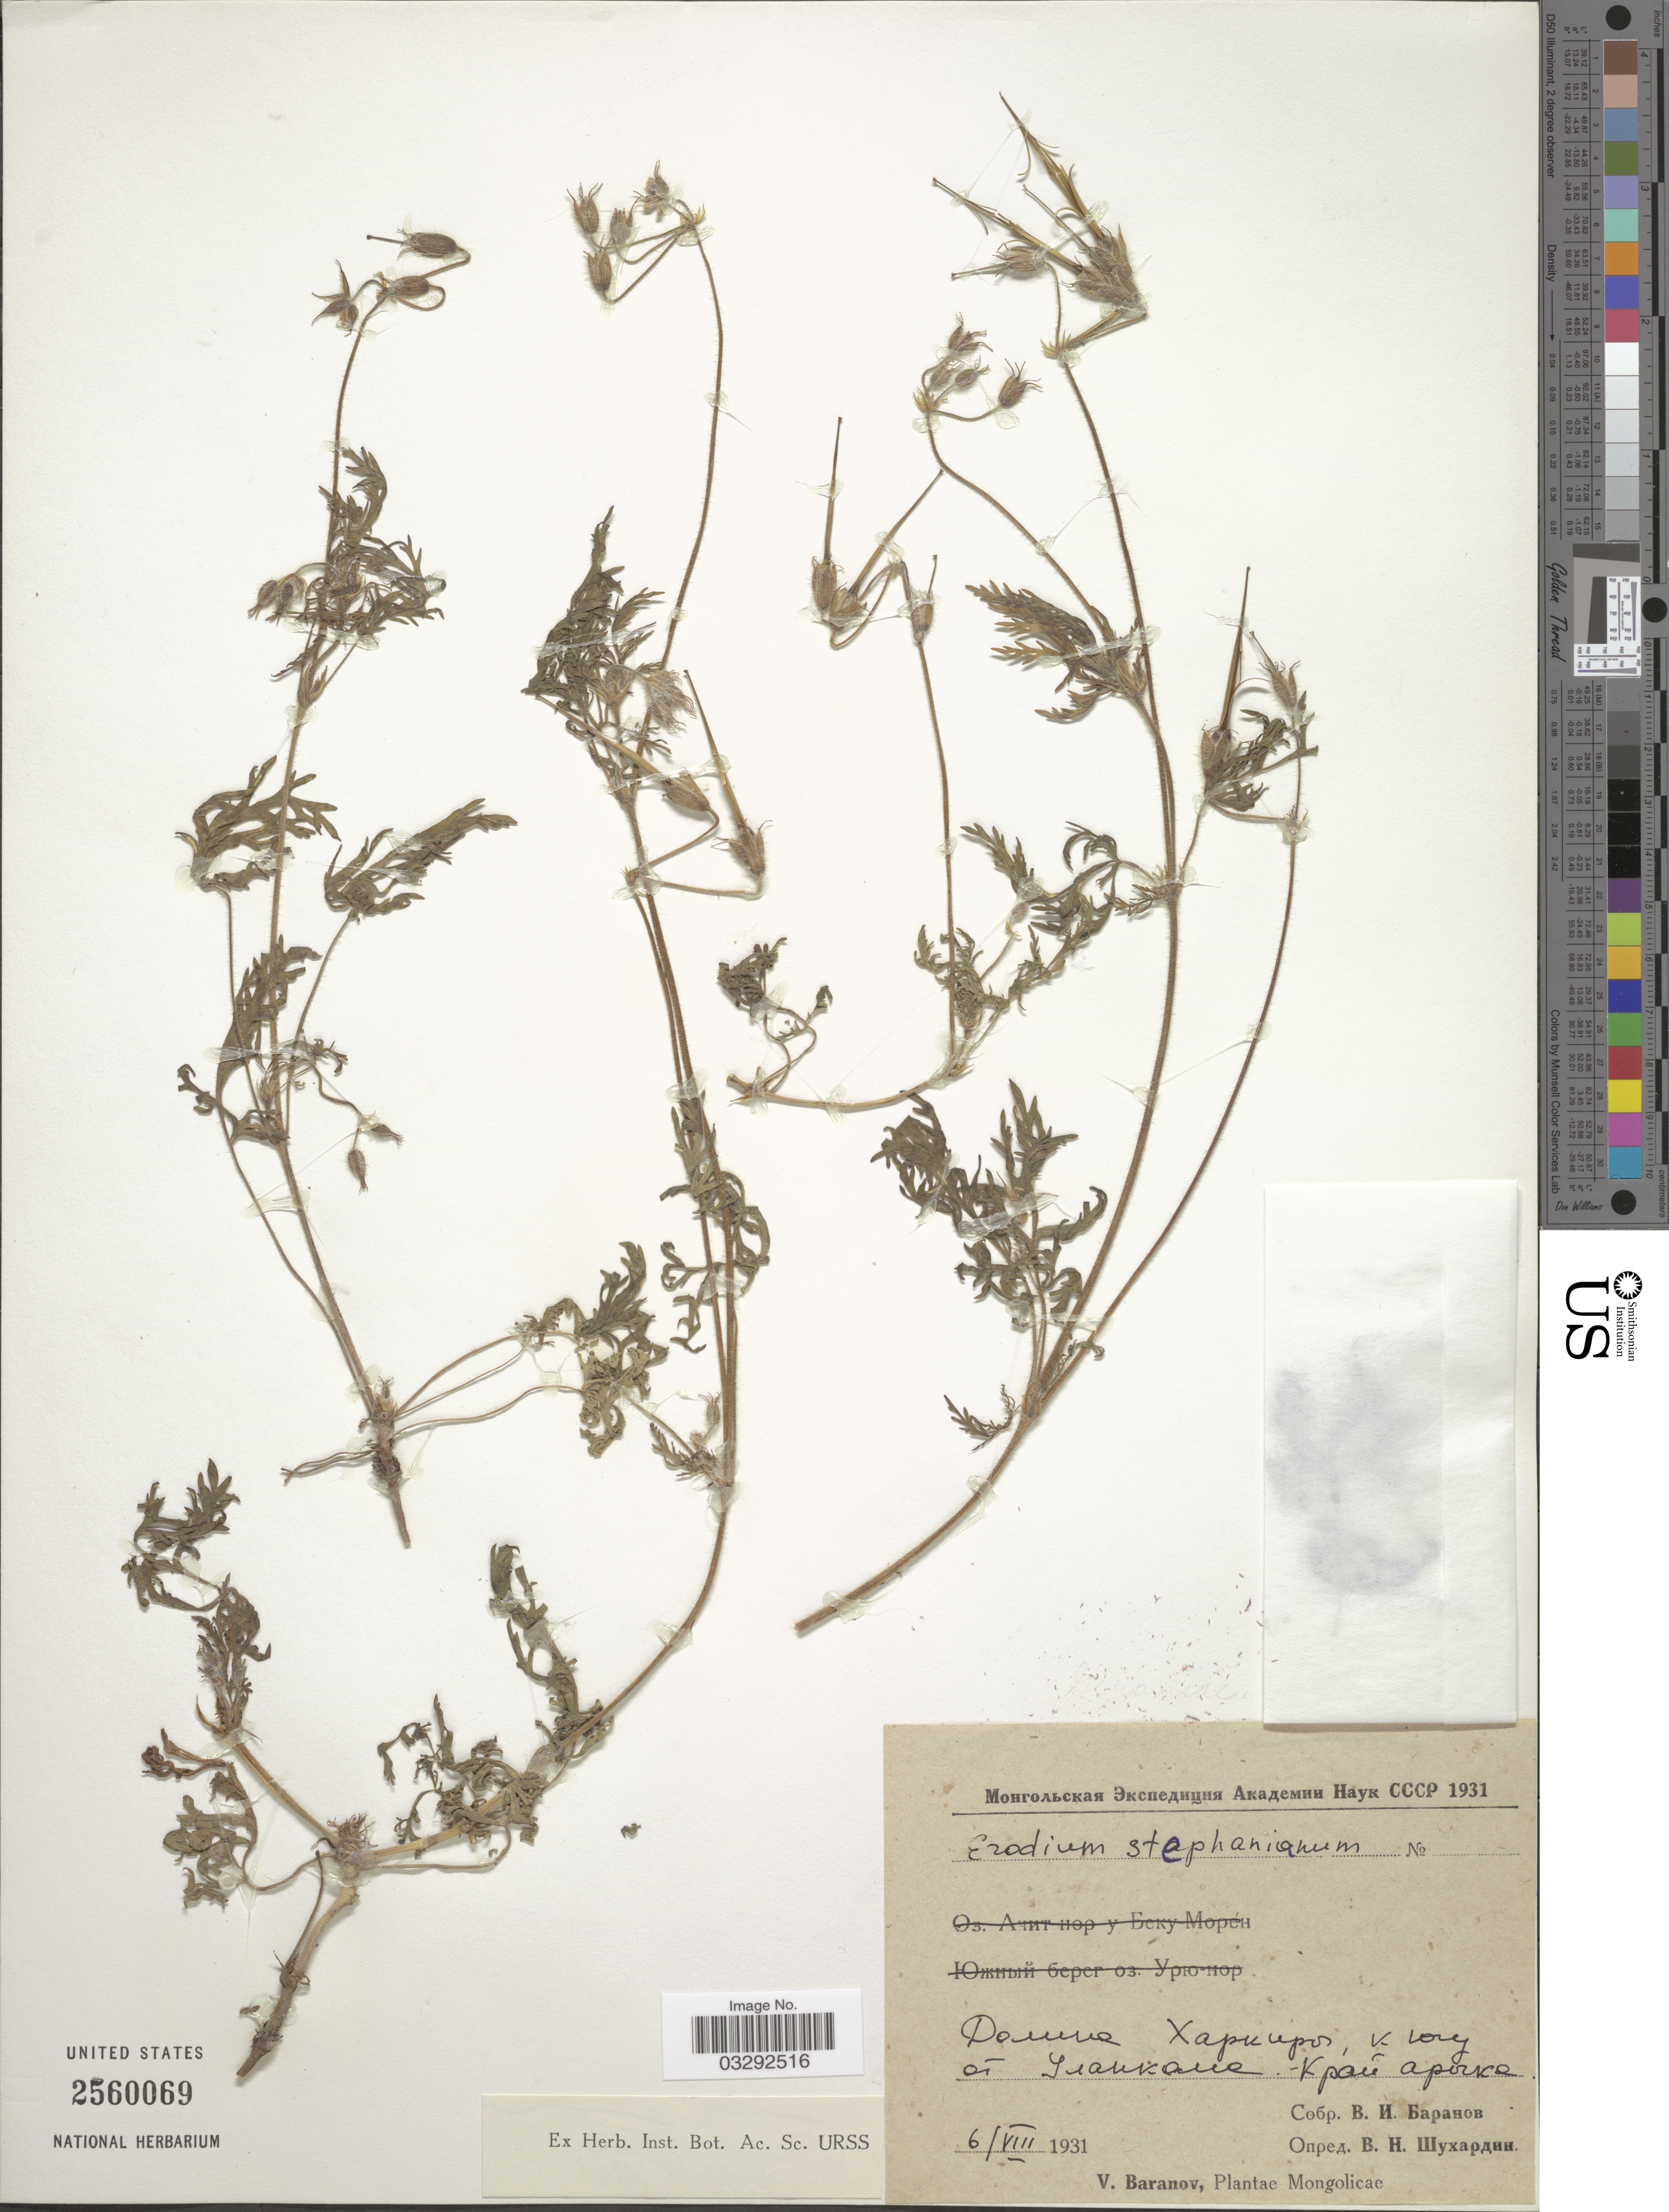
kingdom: Plantae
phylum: Tracheophyta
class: Magnoliopsida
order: Geraniales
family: Geraniaceae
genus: Erodium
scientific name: Erodium stephanianum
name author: Willd.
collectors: V. Baranov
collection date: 1931-08-06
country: Mongolia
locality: Mongolicae.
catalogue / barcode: US 2560069